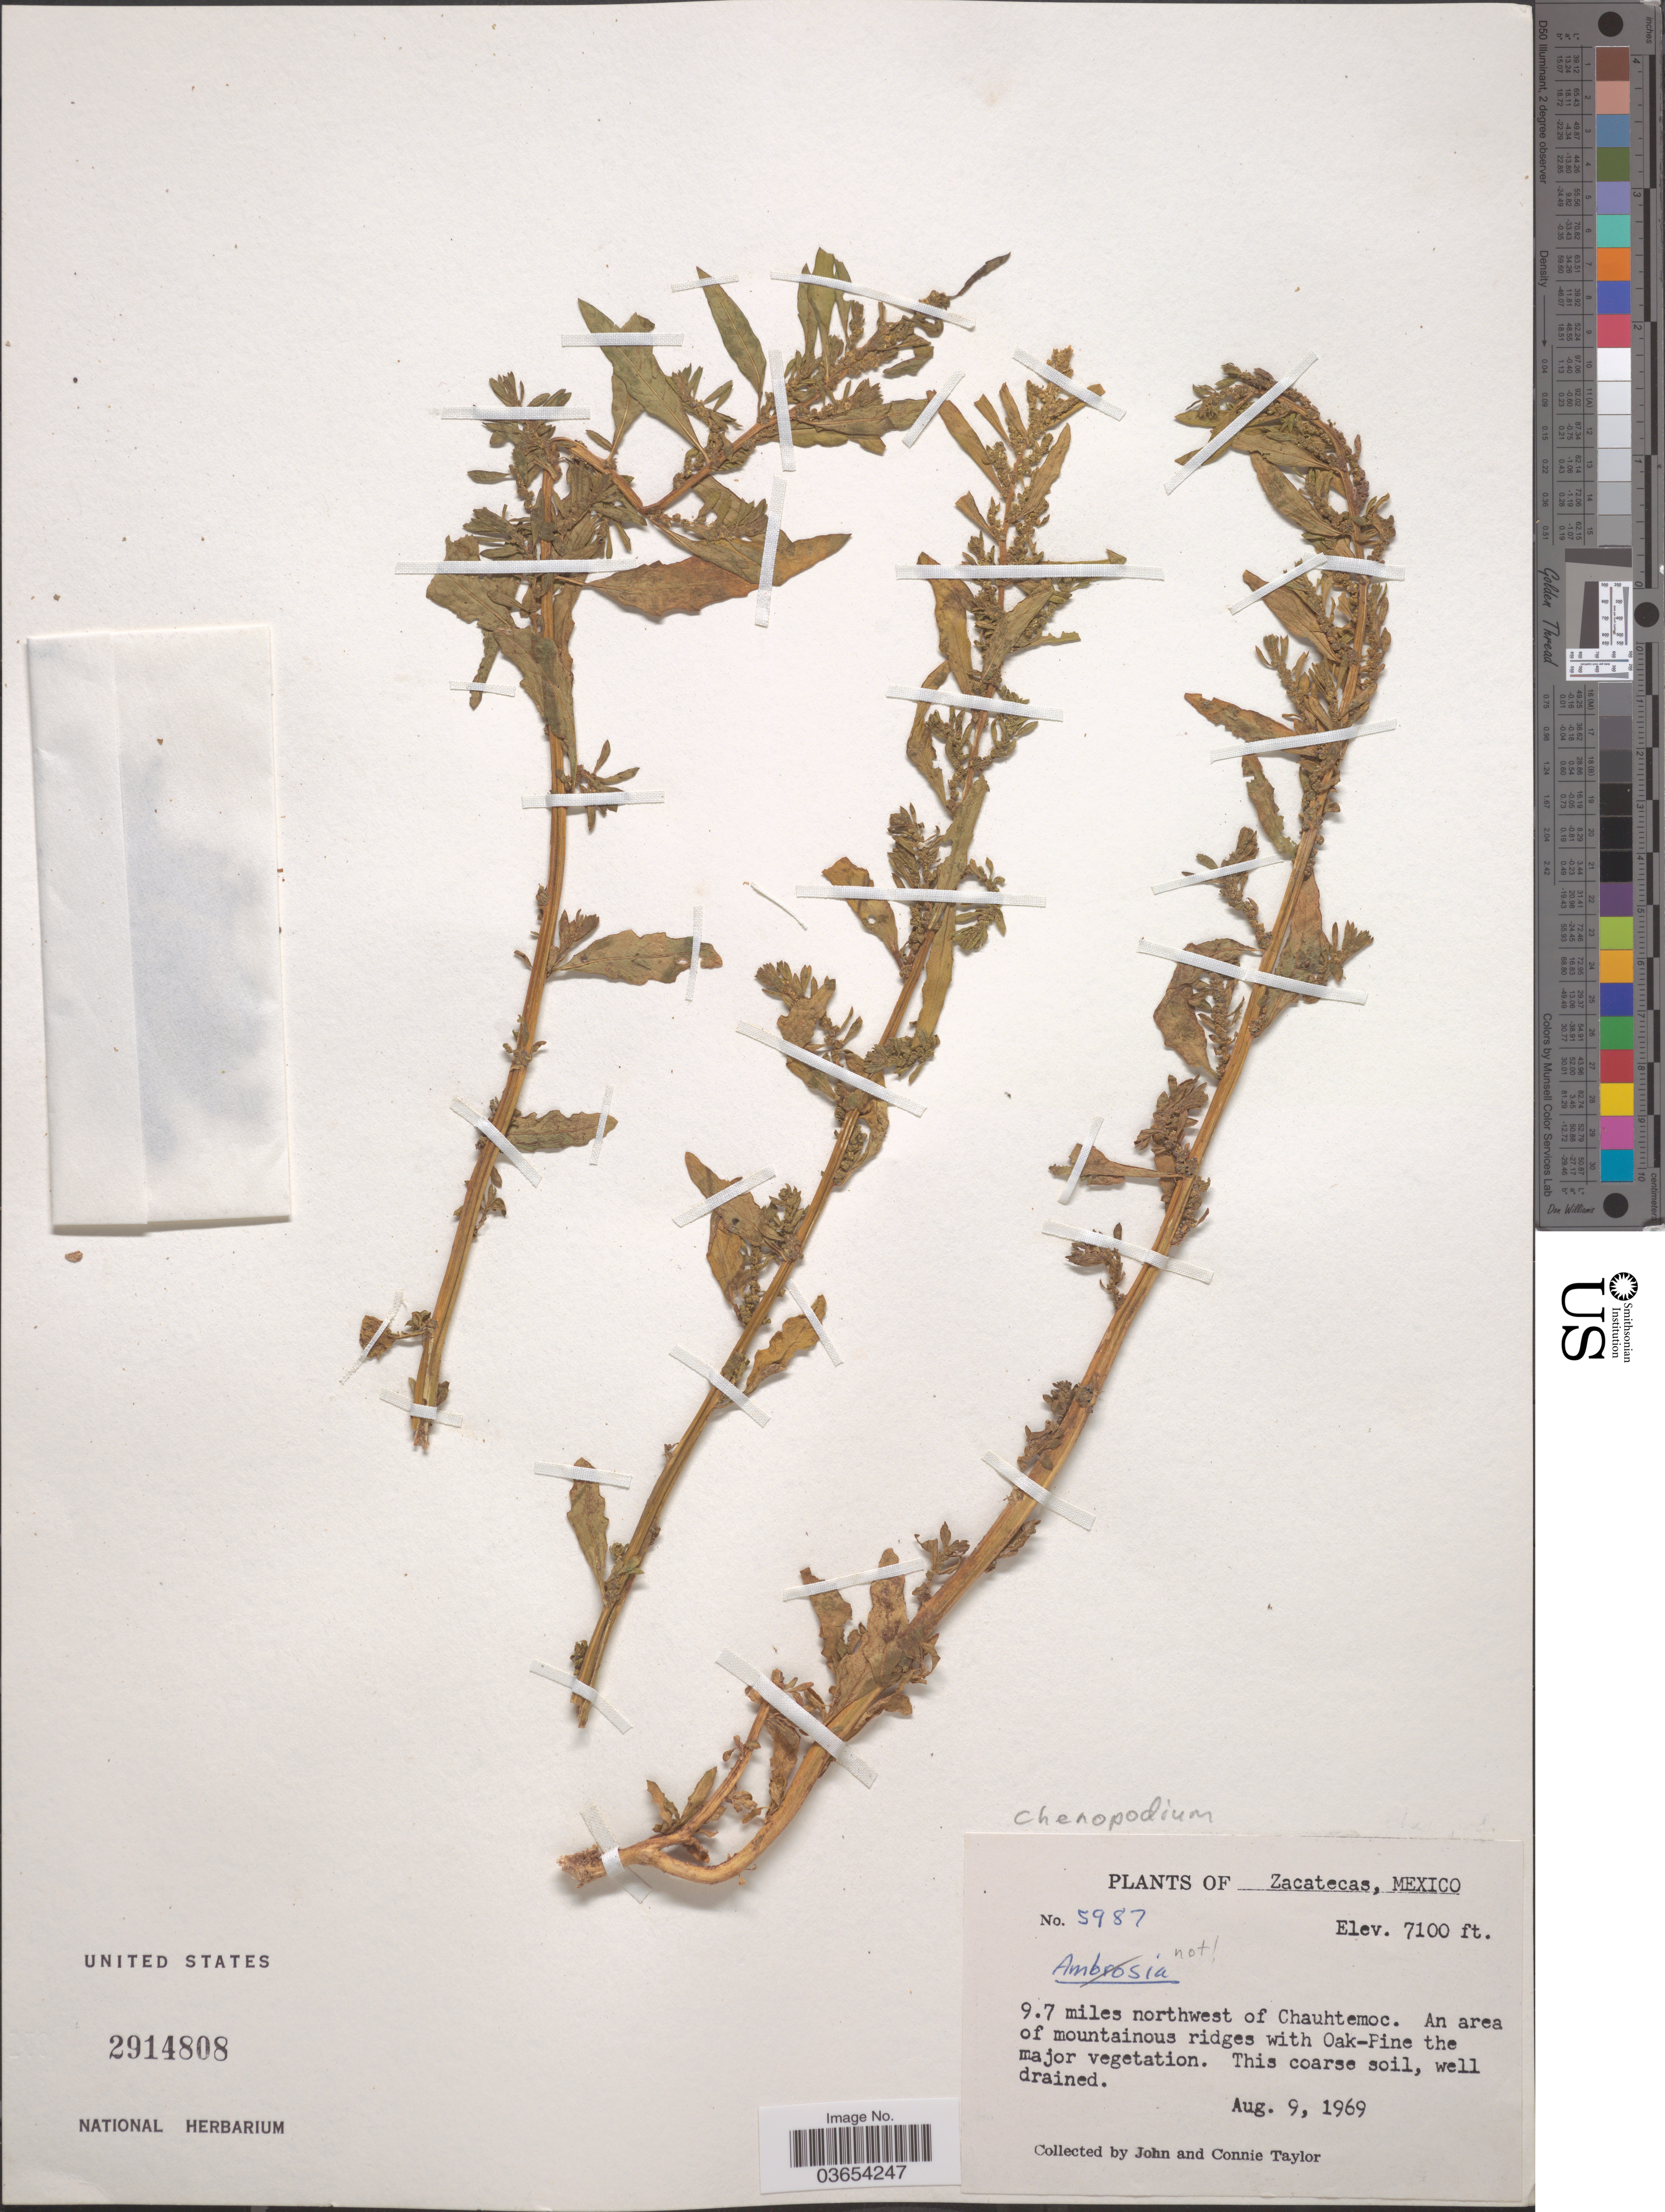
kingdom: Plantae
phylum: Tracheophyta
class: Magnoliopsida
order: Caryophyllales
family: Amaranthaceae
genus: Chenopodium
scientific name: Chenopodium sp.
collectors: J. Taylor & C. Taylor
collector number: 5987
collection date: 1969-08-09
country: Mexico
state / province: Zacatecas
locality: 9.7 miles northwest of Chuahtemoc.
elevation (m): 2164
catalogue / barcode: US 2914808